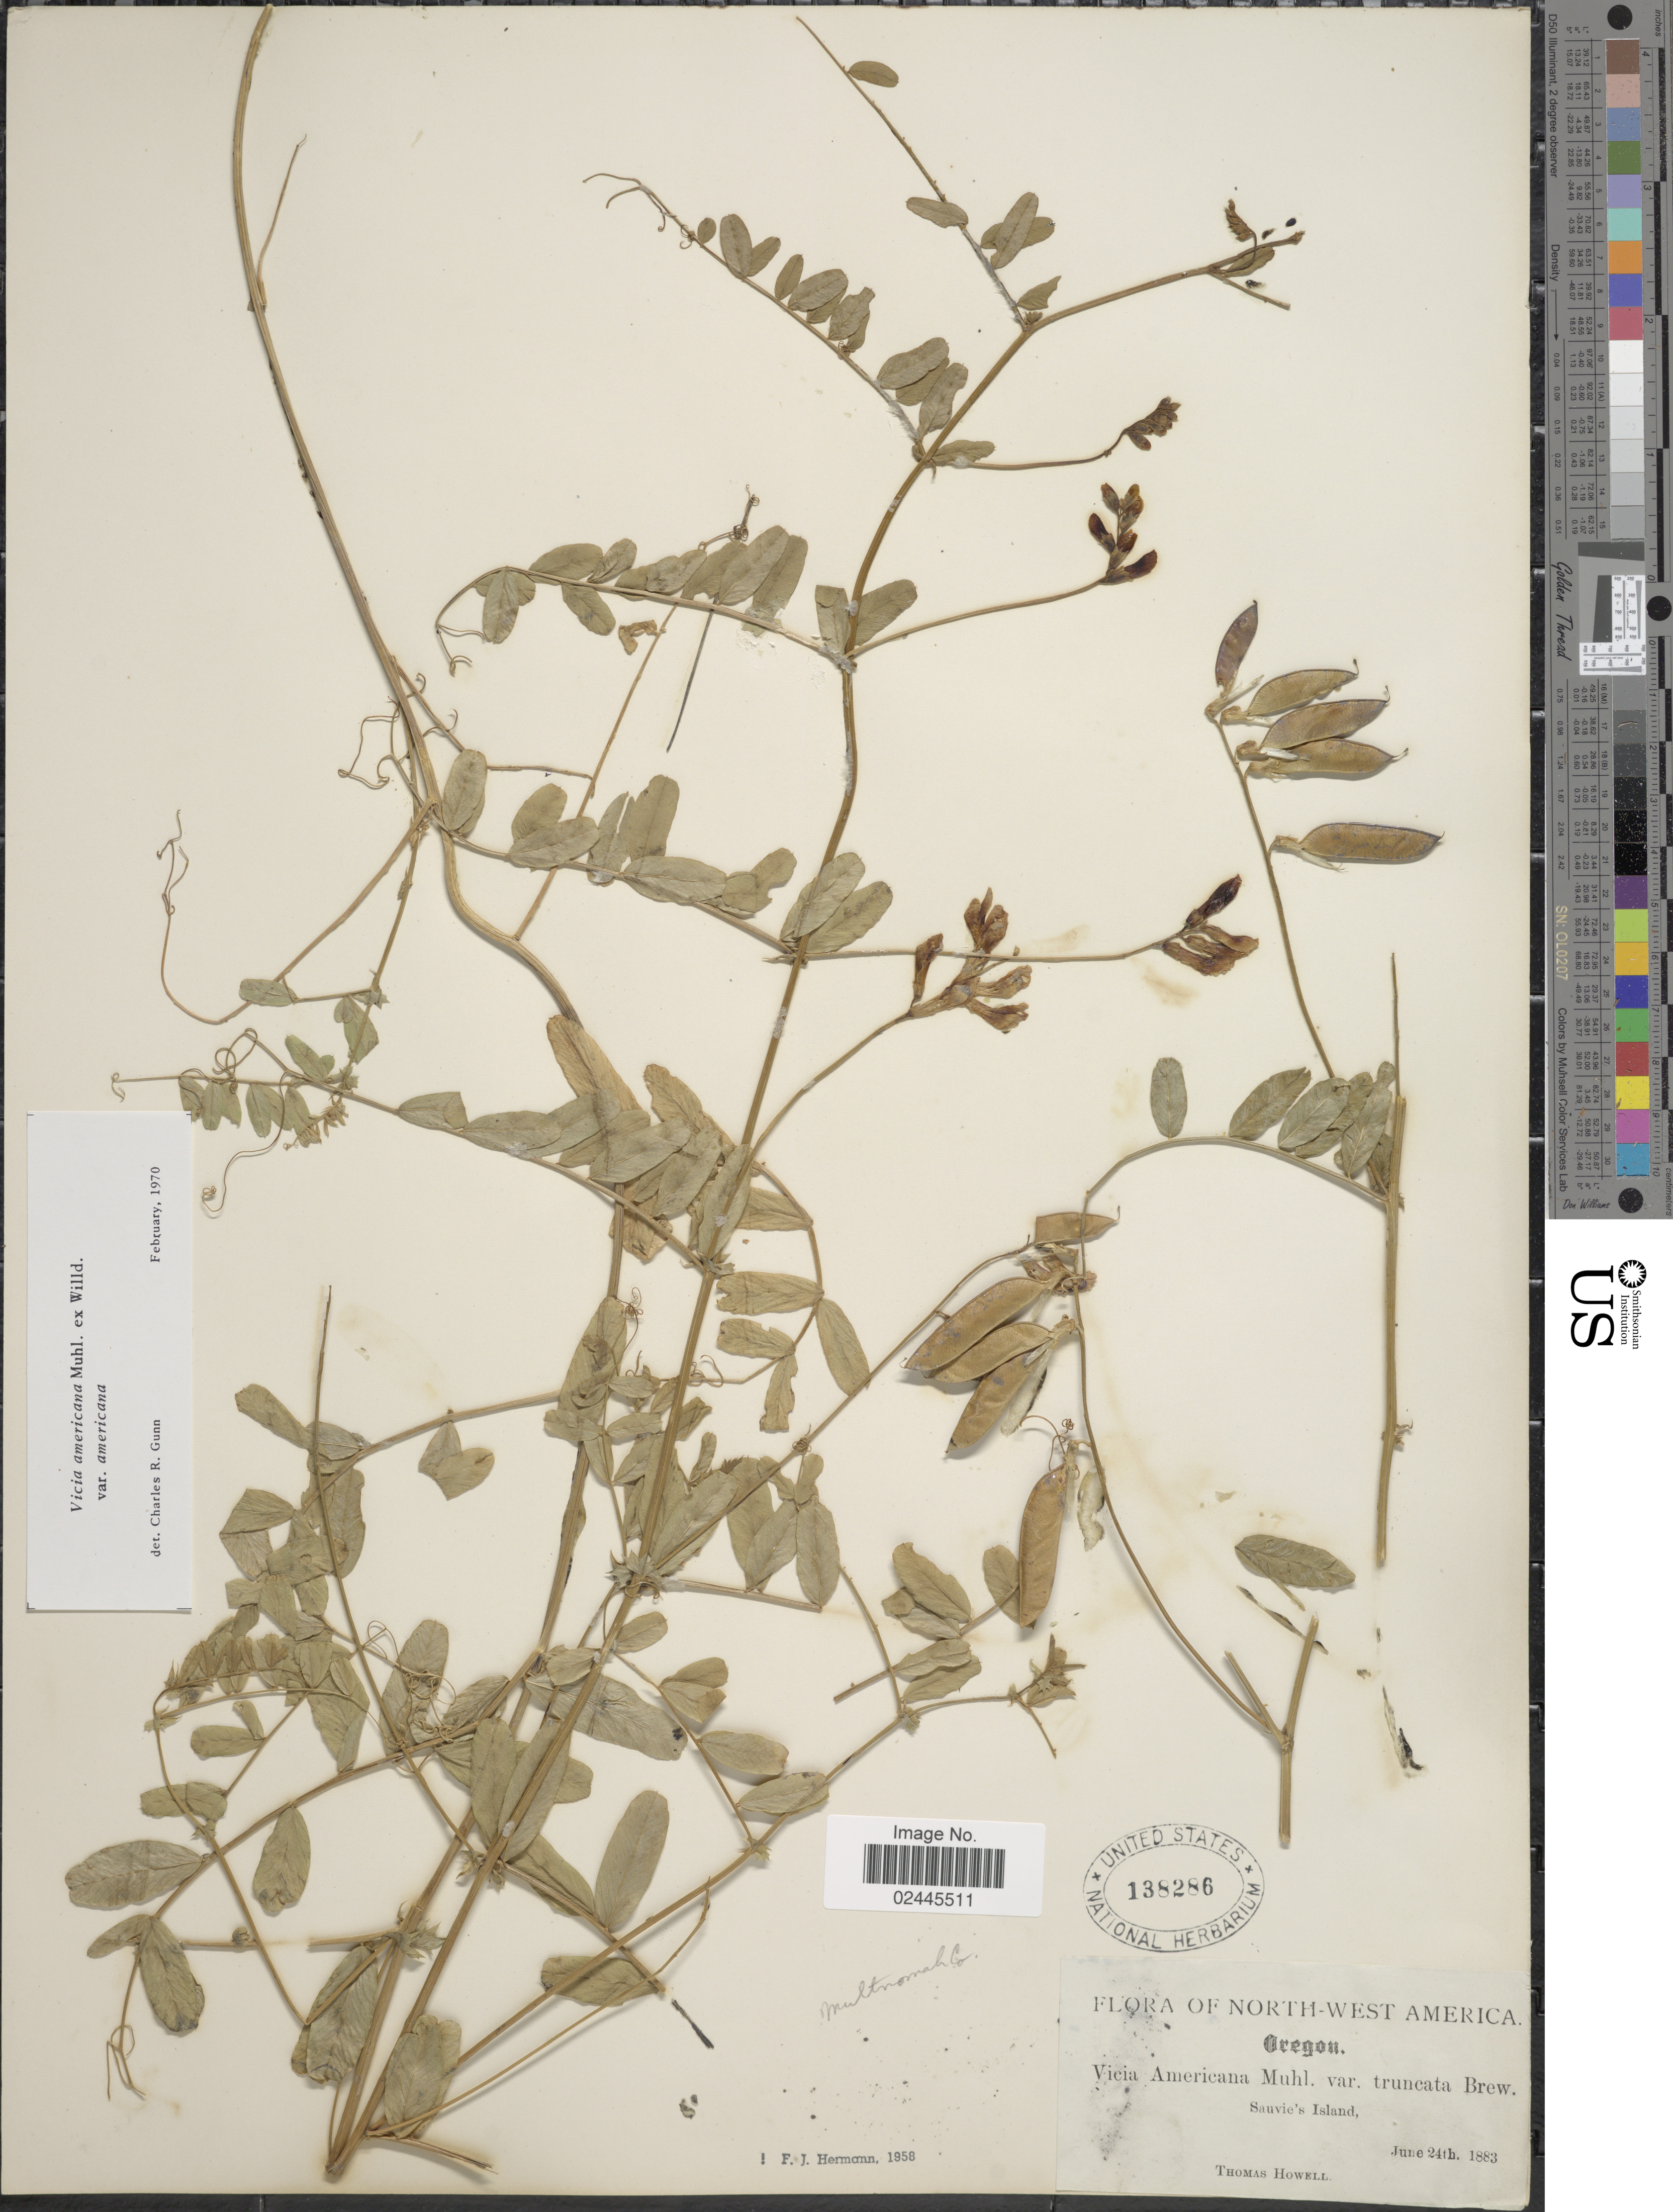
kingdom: Plantae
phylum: Tracheophyta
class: Magnoliopsida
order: Fabales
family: Fabaceae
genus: Vicia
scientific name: Vicia americana var. americana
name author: Muhl. ex Willd.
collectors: T. Howell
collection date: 1883-06-24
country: United States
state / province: Oregon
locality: Sauvie's Island.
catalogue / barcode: US 138286